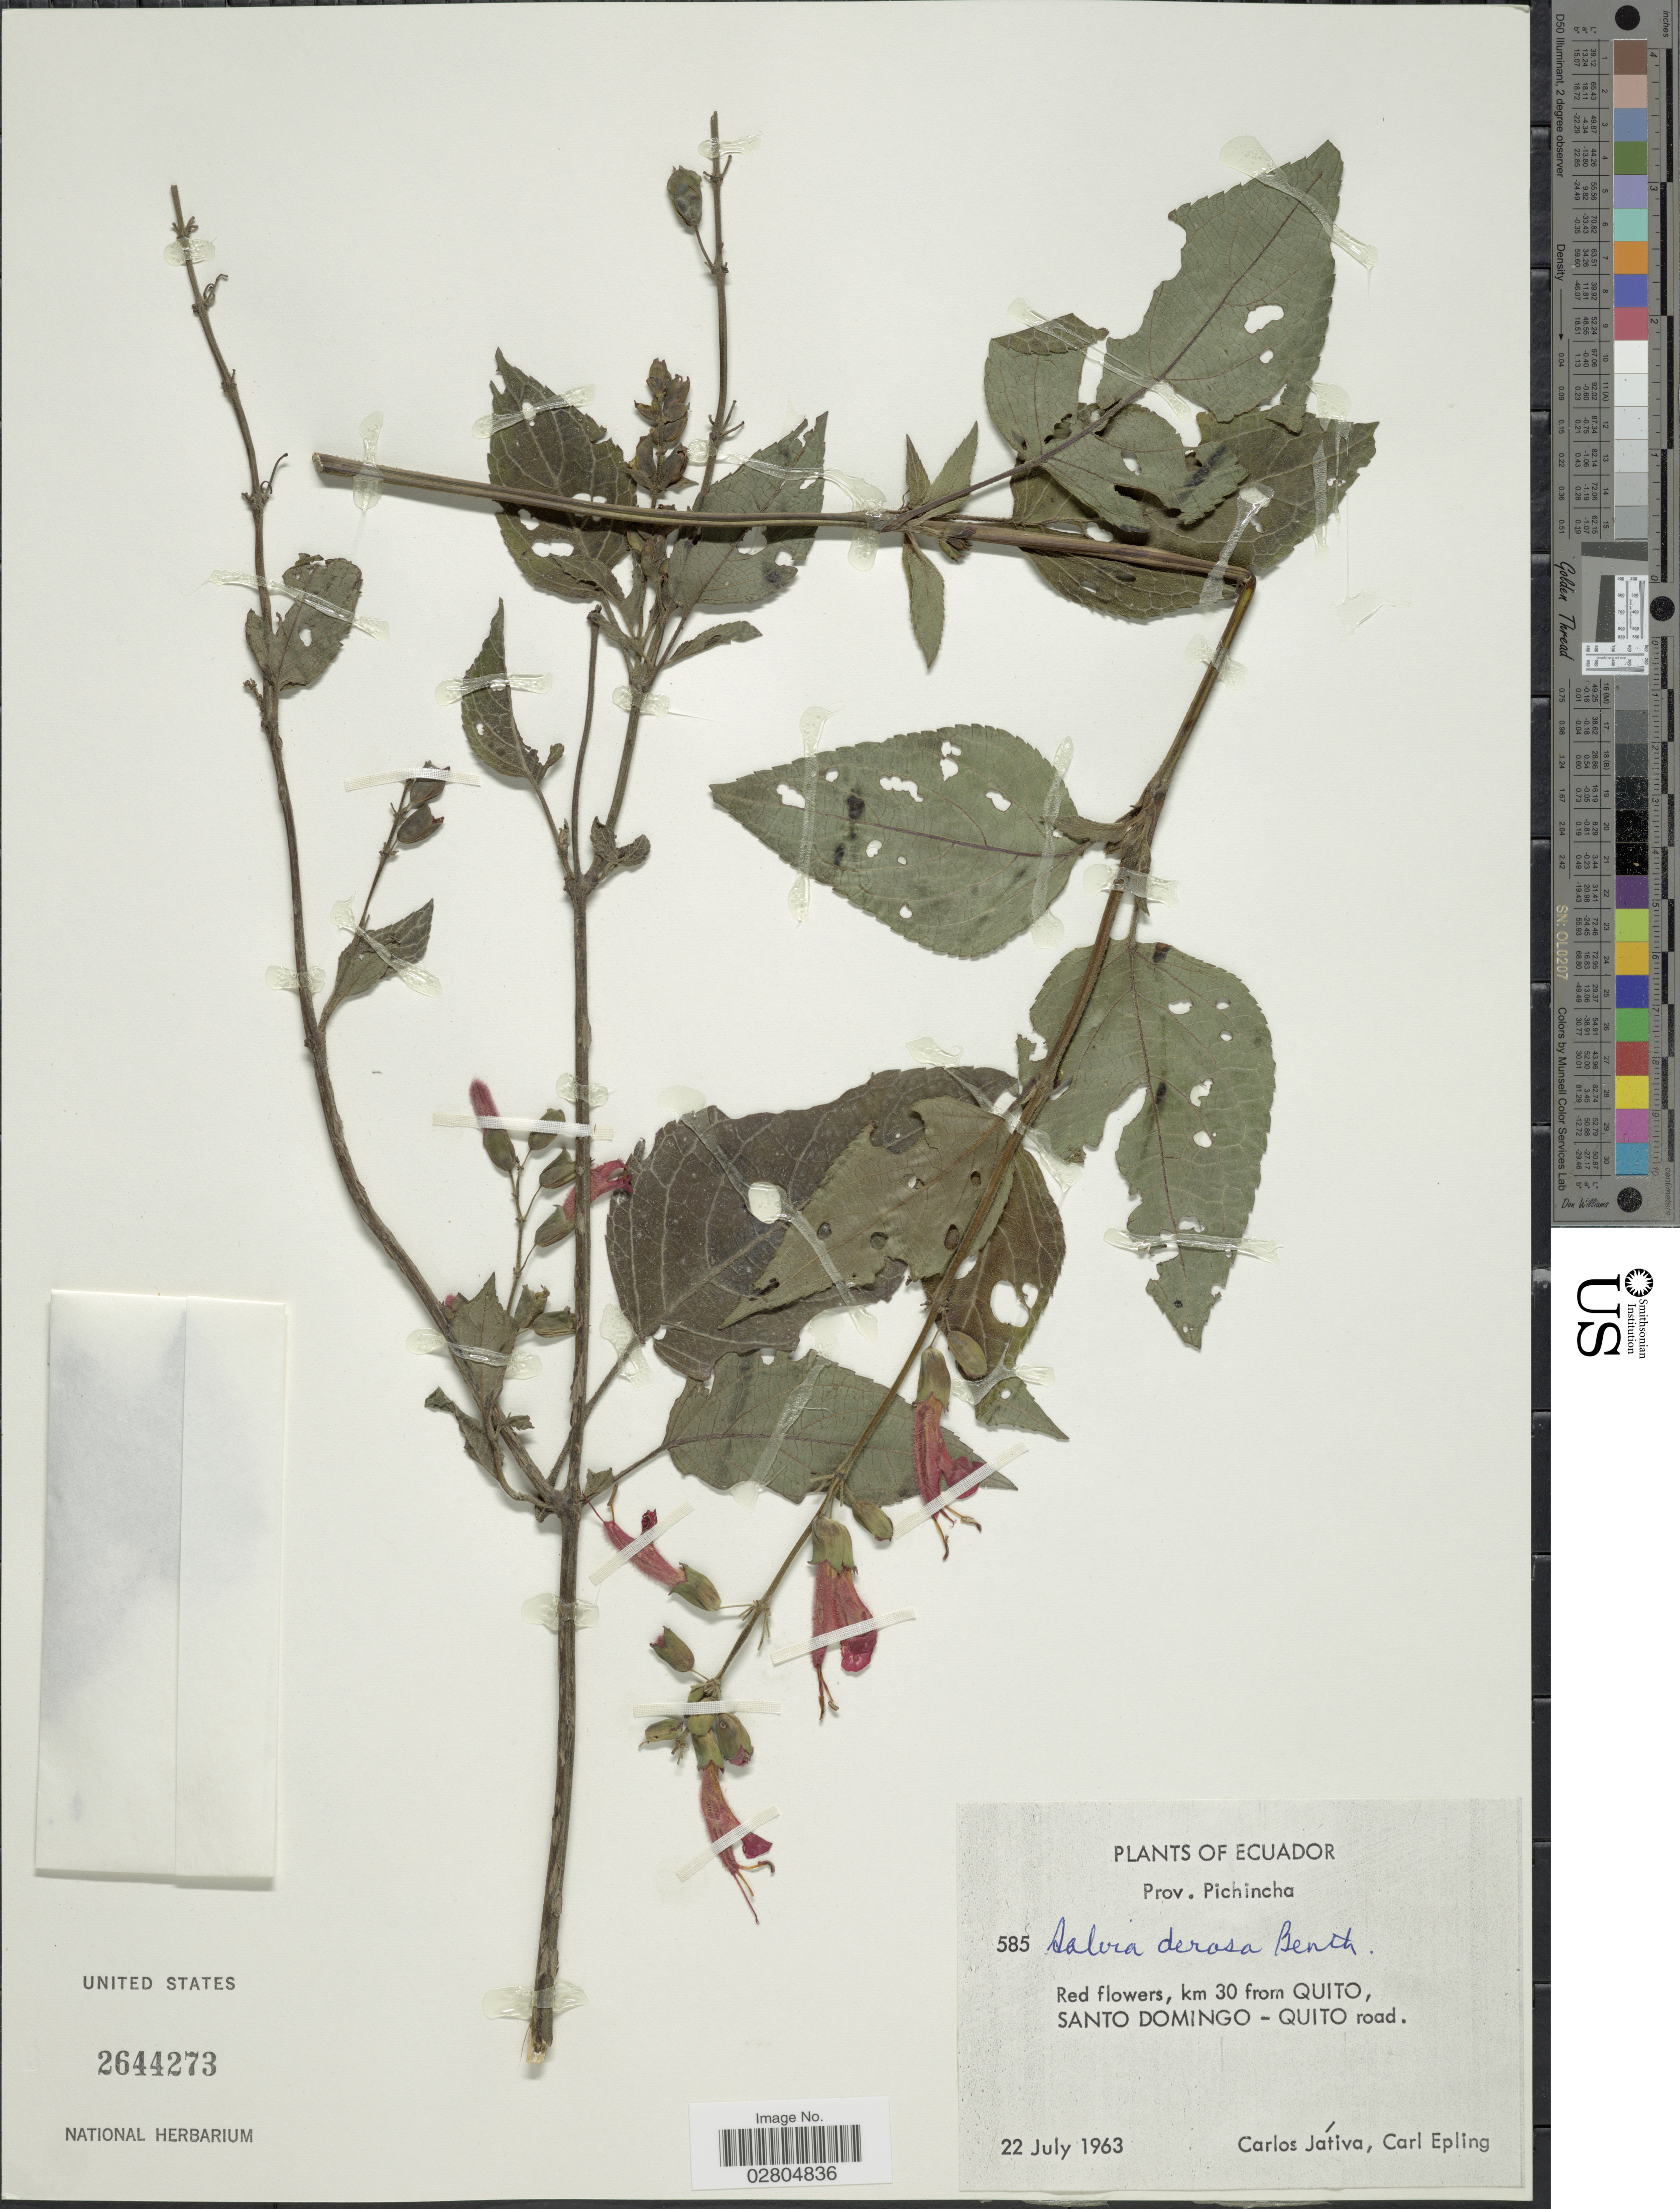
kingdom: Plantae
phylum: Tracheophyta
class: Magnoliopsida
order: Lamiales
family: Lamiaceae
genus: Salvia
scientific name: Salvia pauciserrata subsp. derasa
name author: (Benth.) J.R.I. Wood & Harley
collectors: C. D. Játiva & C. C. Epling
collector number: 585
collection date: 1963-07-22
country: Ecuador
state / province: Pichincha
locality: Km 30 from Quito, Santo Domingo - Quito road.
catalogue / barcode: US 2644273